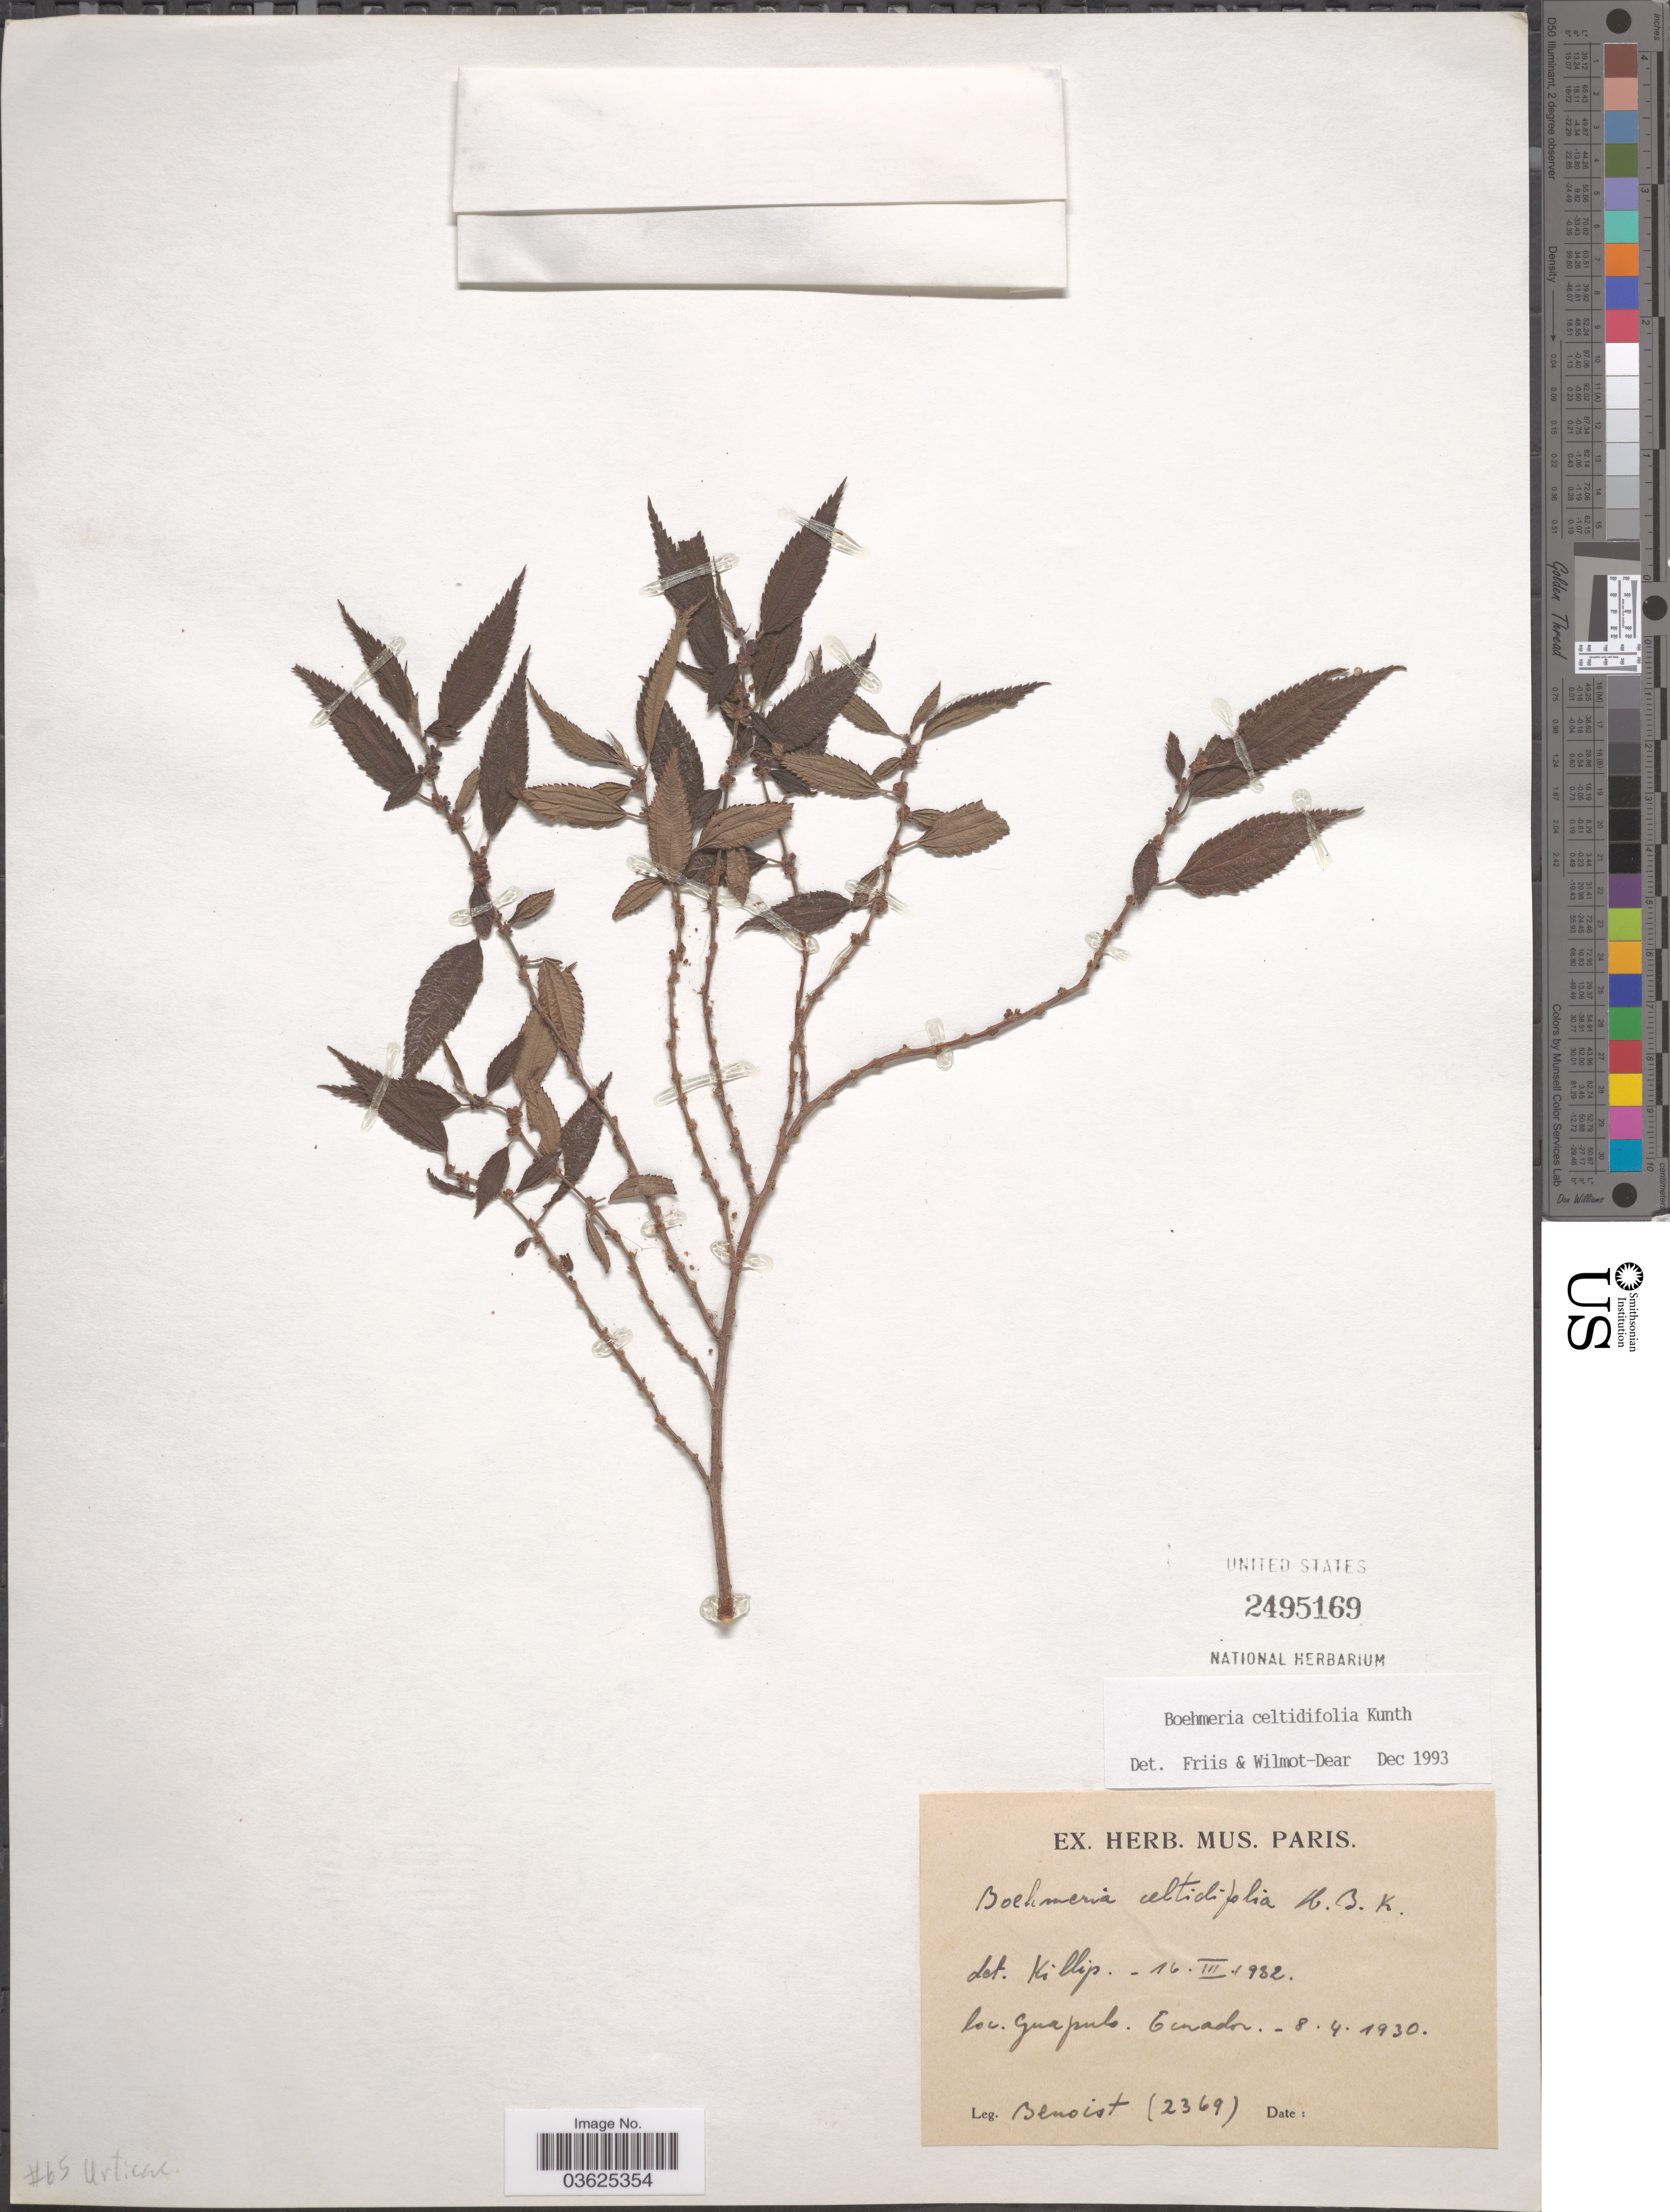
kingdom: Plantae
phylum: Tracheophyta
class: Magnoliopsida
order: Rosales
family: Urticaceae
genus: Boehmeria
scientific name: Boehmeria celtidifolia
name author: Kunth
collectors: -- Benoist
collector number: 2369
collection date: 1930-04-08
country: Ecuador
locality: Guapulo.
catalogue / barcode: US 2495169